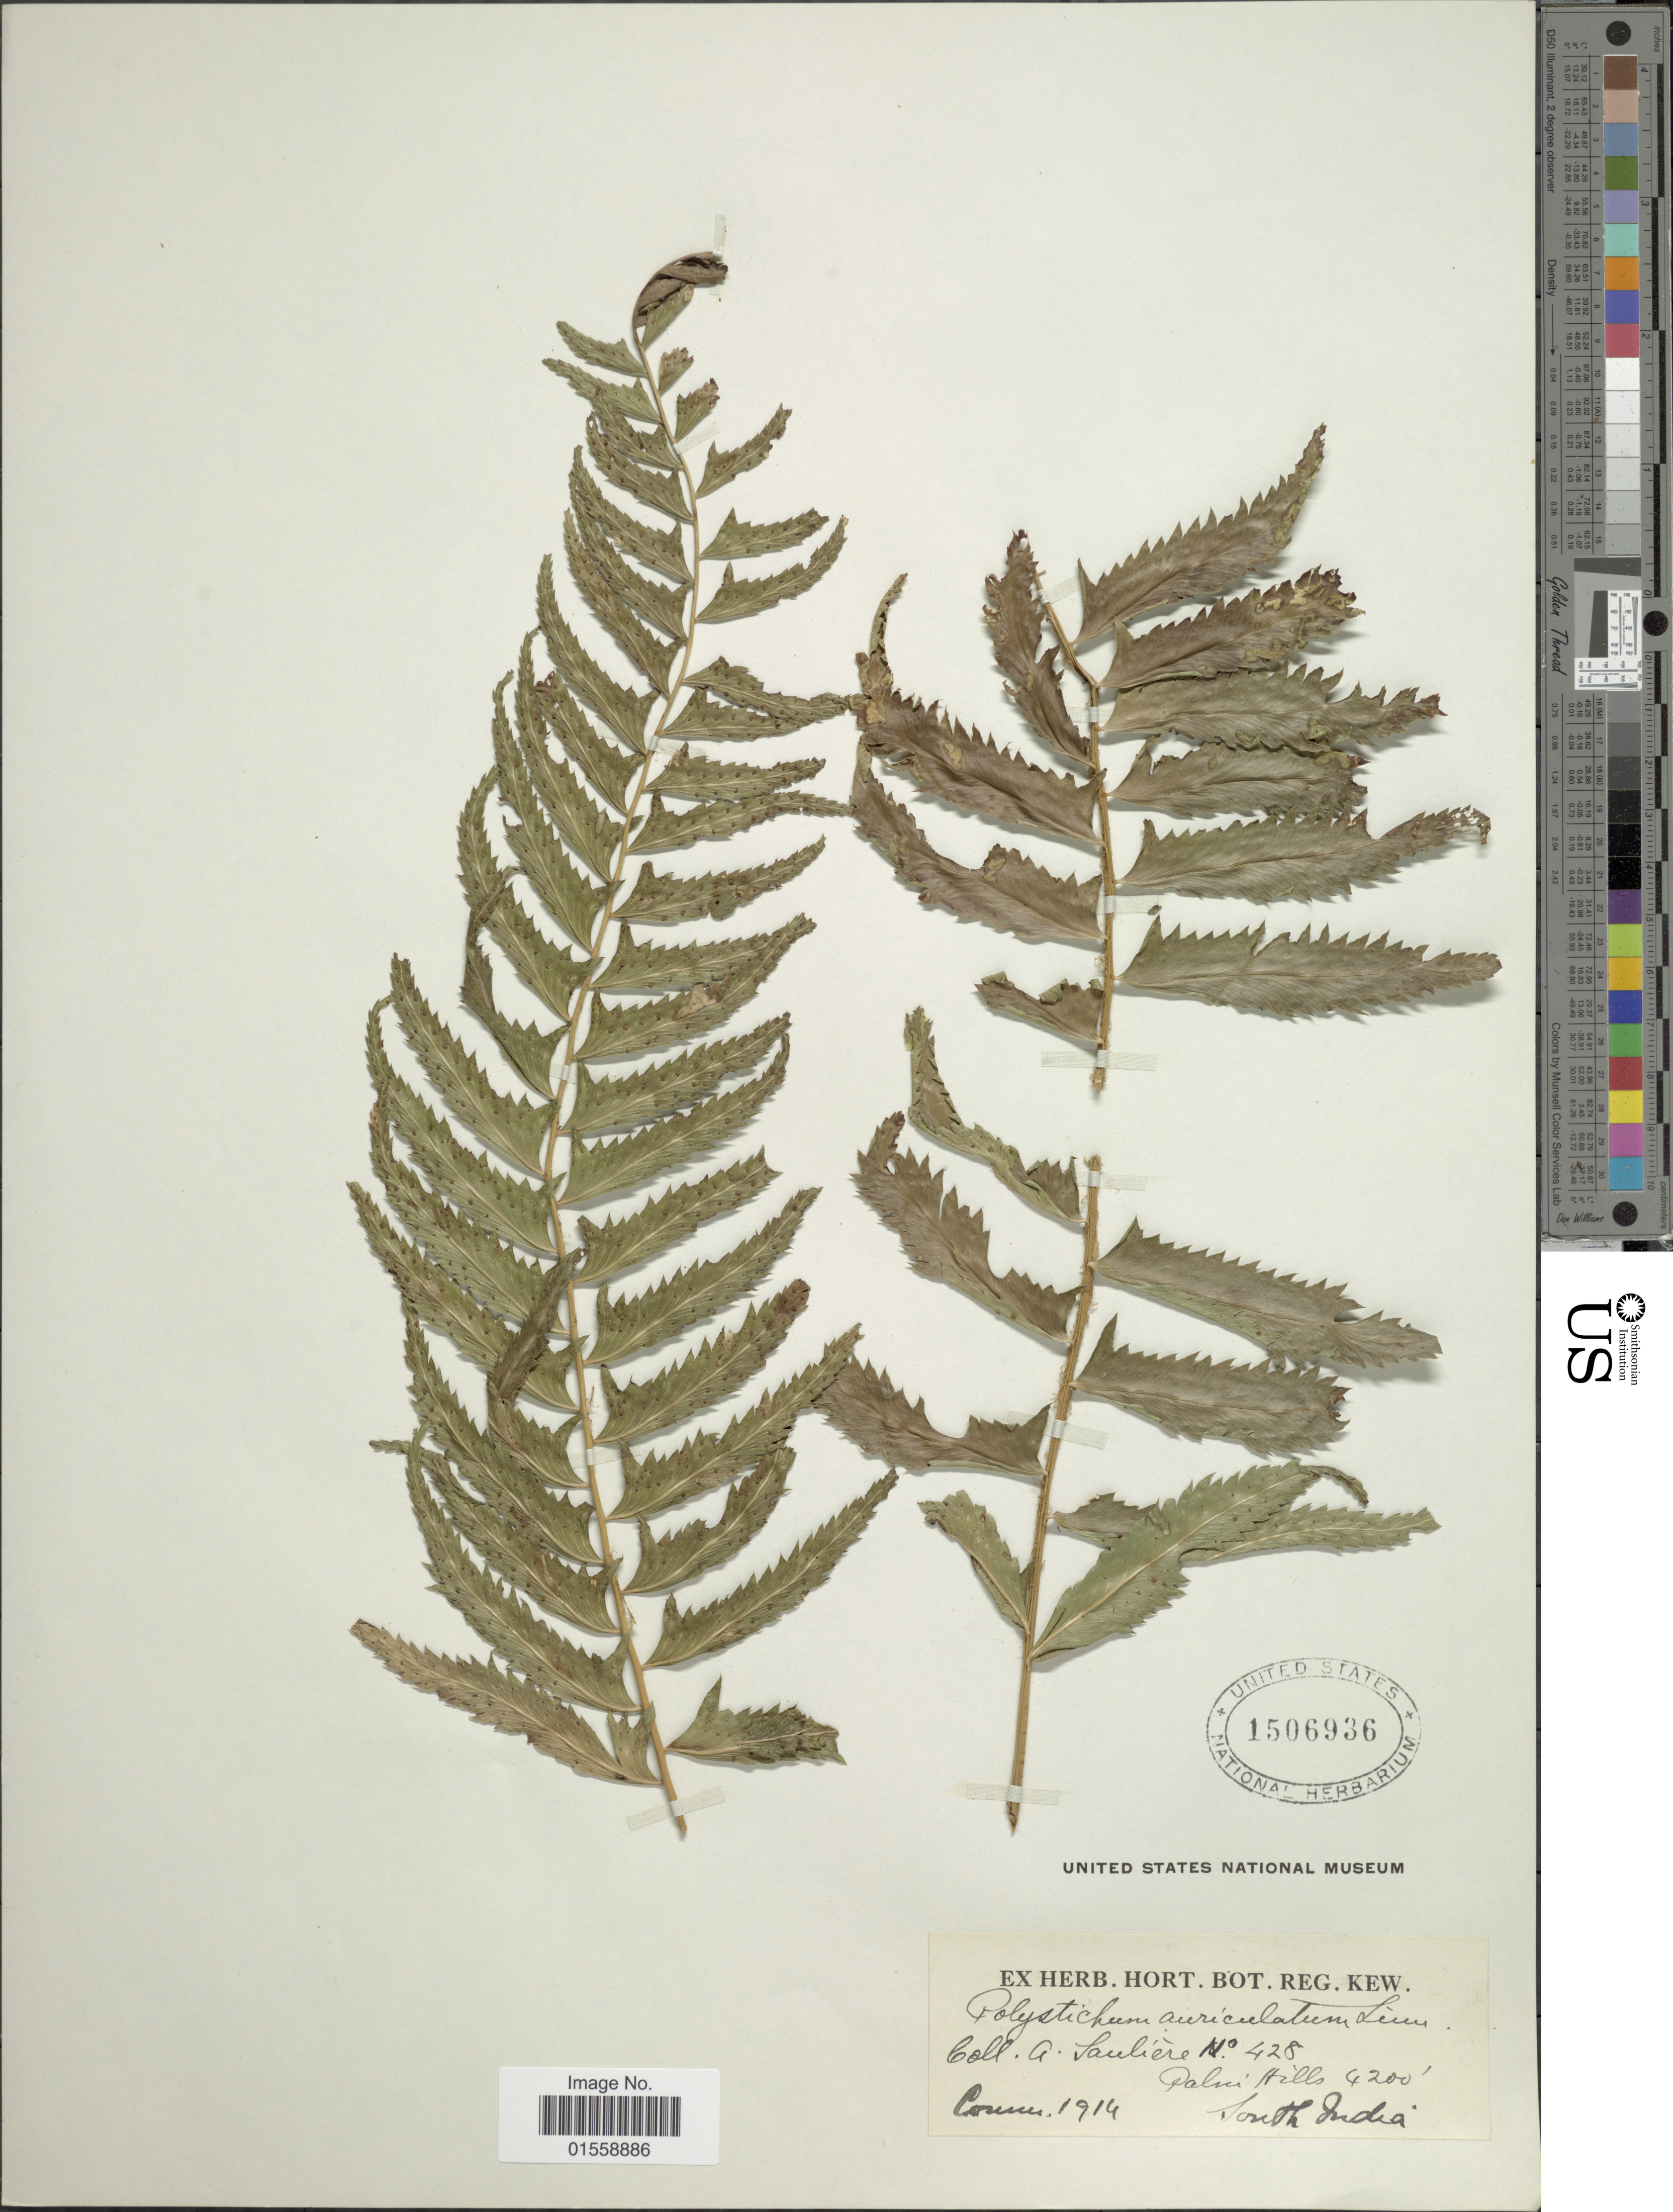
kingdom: Plantae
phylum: Tracheophyta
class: Polypodiopsida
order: Polypodiales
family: Dryopteridaceae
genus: Polystichum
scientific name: Polystichum auriculatum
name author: (L.) C. Presl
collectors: A. Sauliere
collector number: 428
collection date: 1914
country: India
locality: Palni Hills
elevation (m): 1280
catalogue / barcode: US 1506936